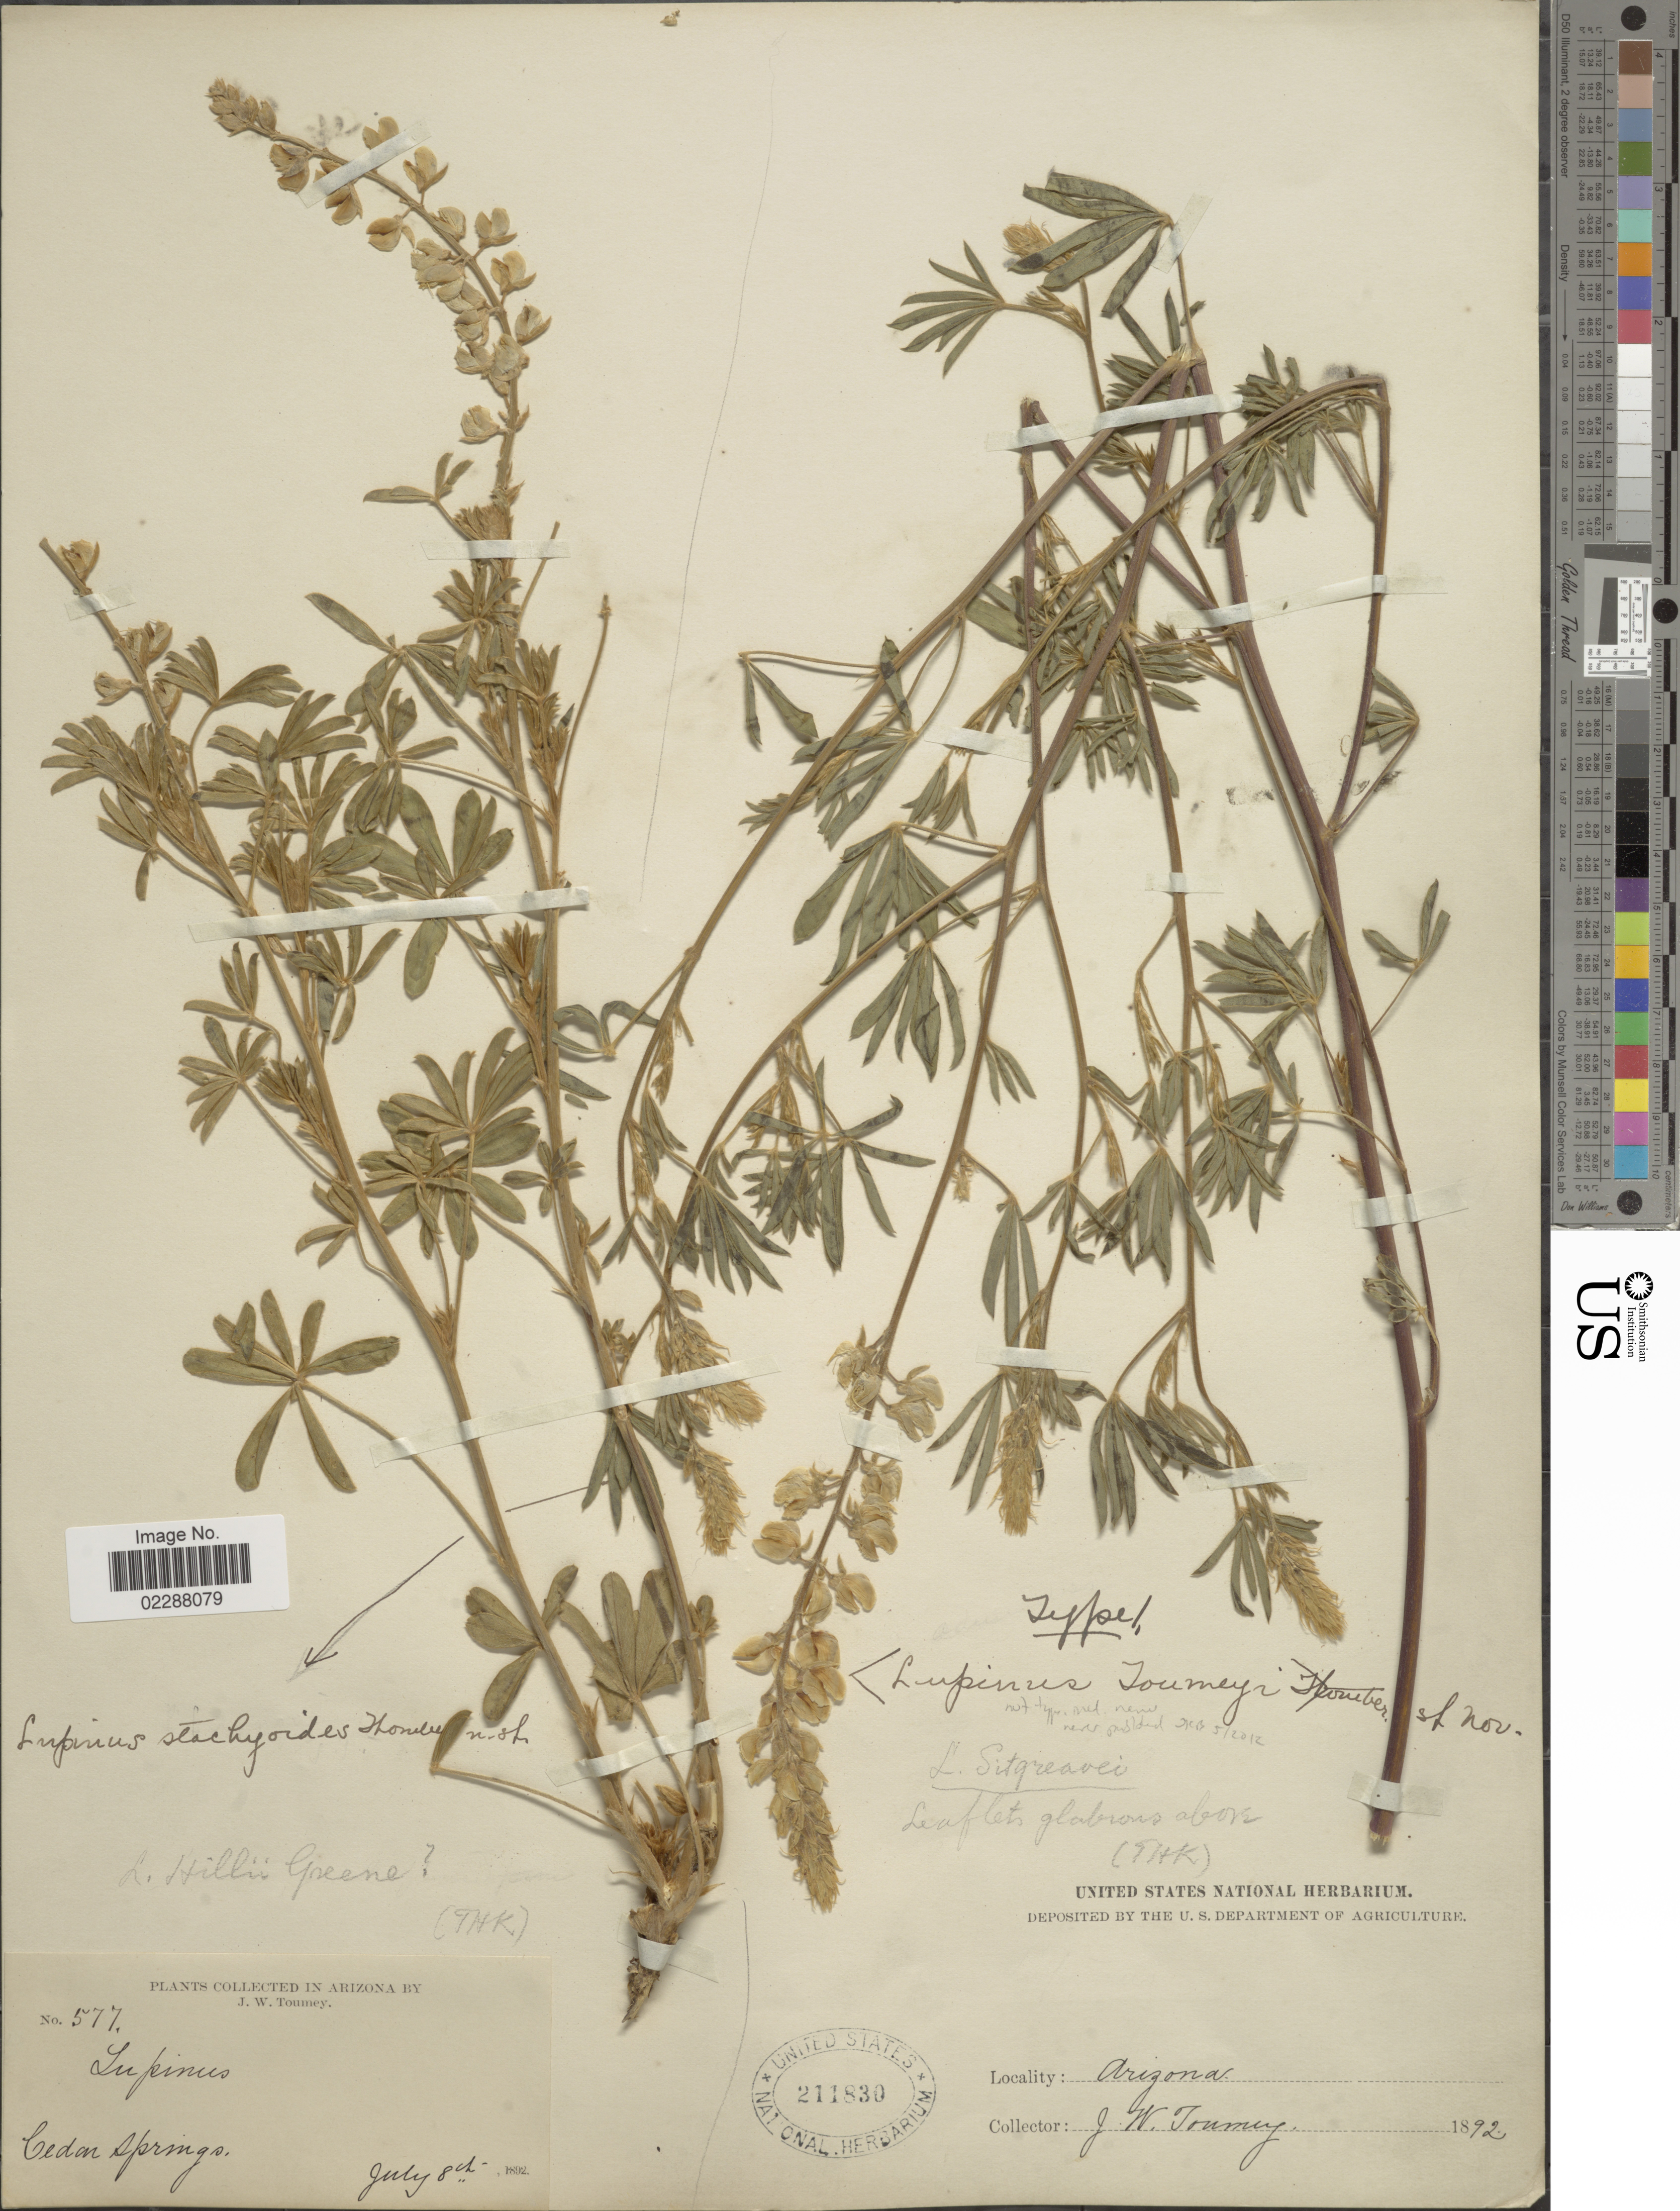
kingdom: Plantae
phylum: Tracheophyta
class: Magnoliopsida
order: Fabales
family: Fabaceae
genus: Lupinus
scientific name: Lupinus torreyi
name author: A. Gray ex S. Watson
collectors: J. W. Toumey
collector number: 577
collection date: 1892-07-08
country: United States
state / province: Arizona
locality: Cedar Springs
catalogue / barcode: US 211830